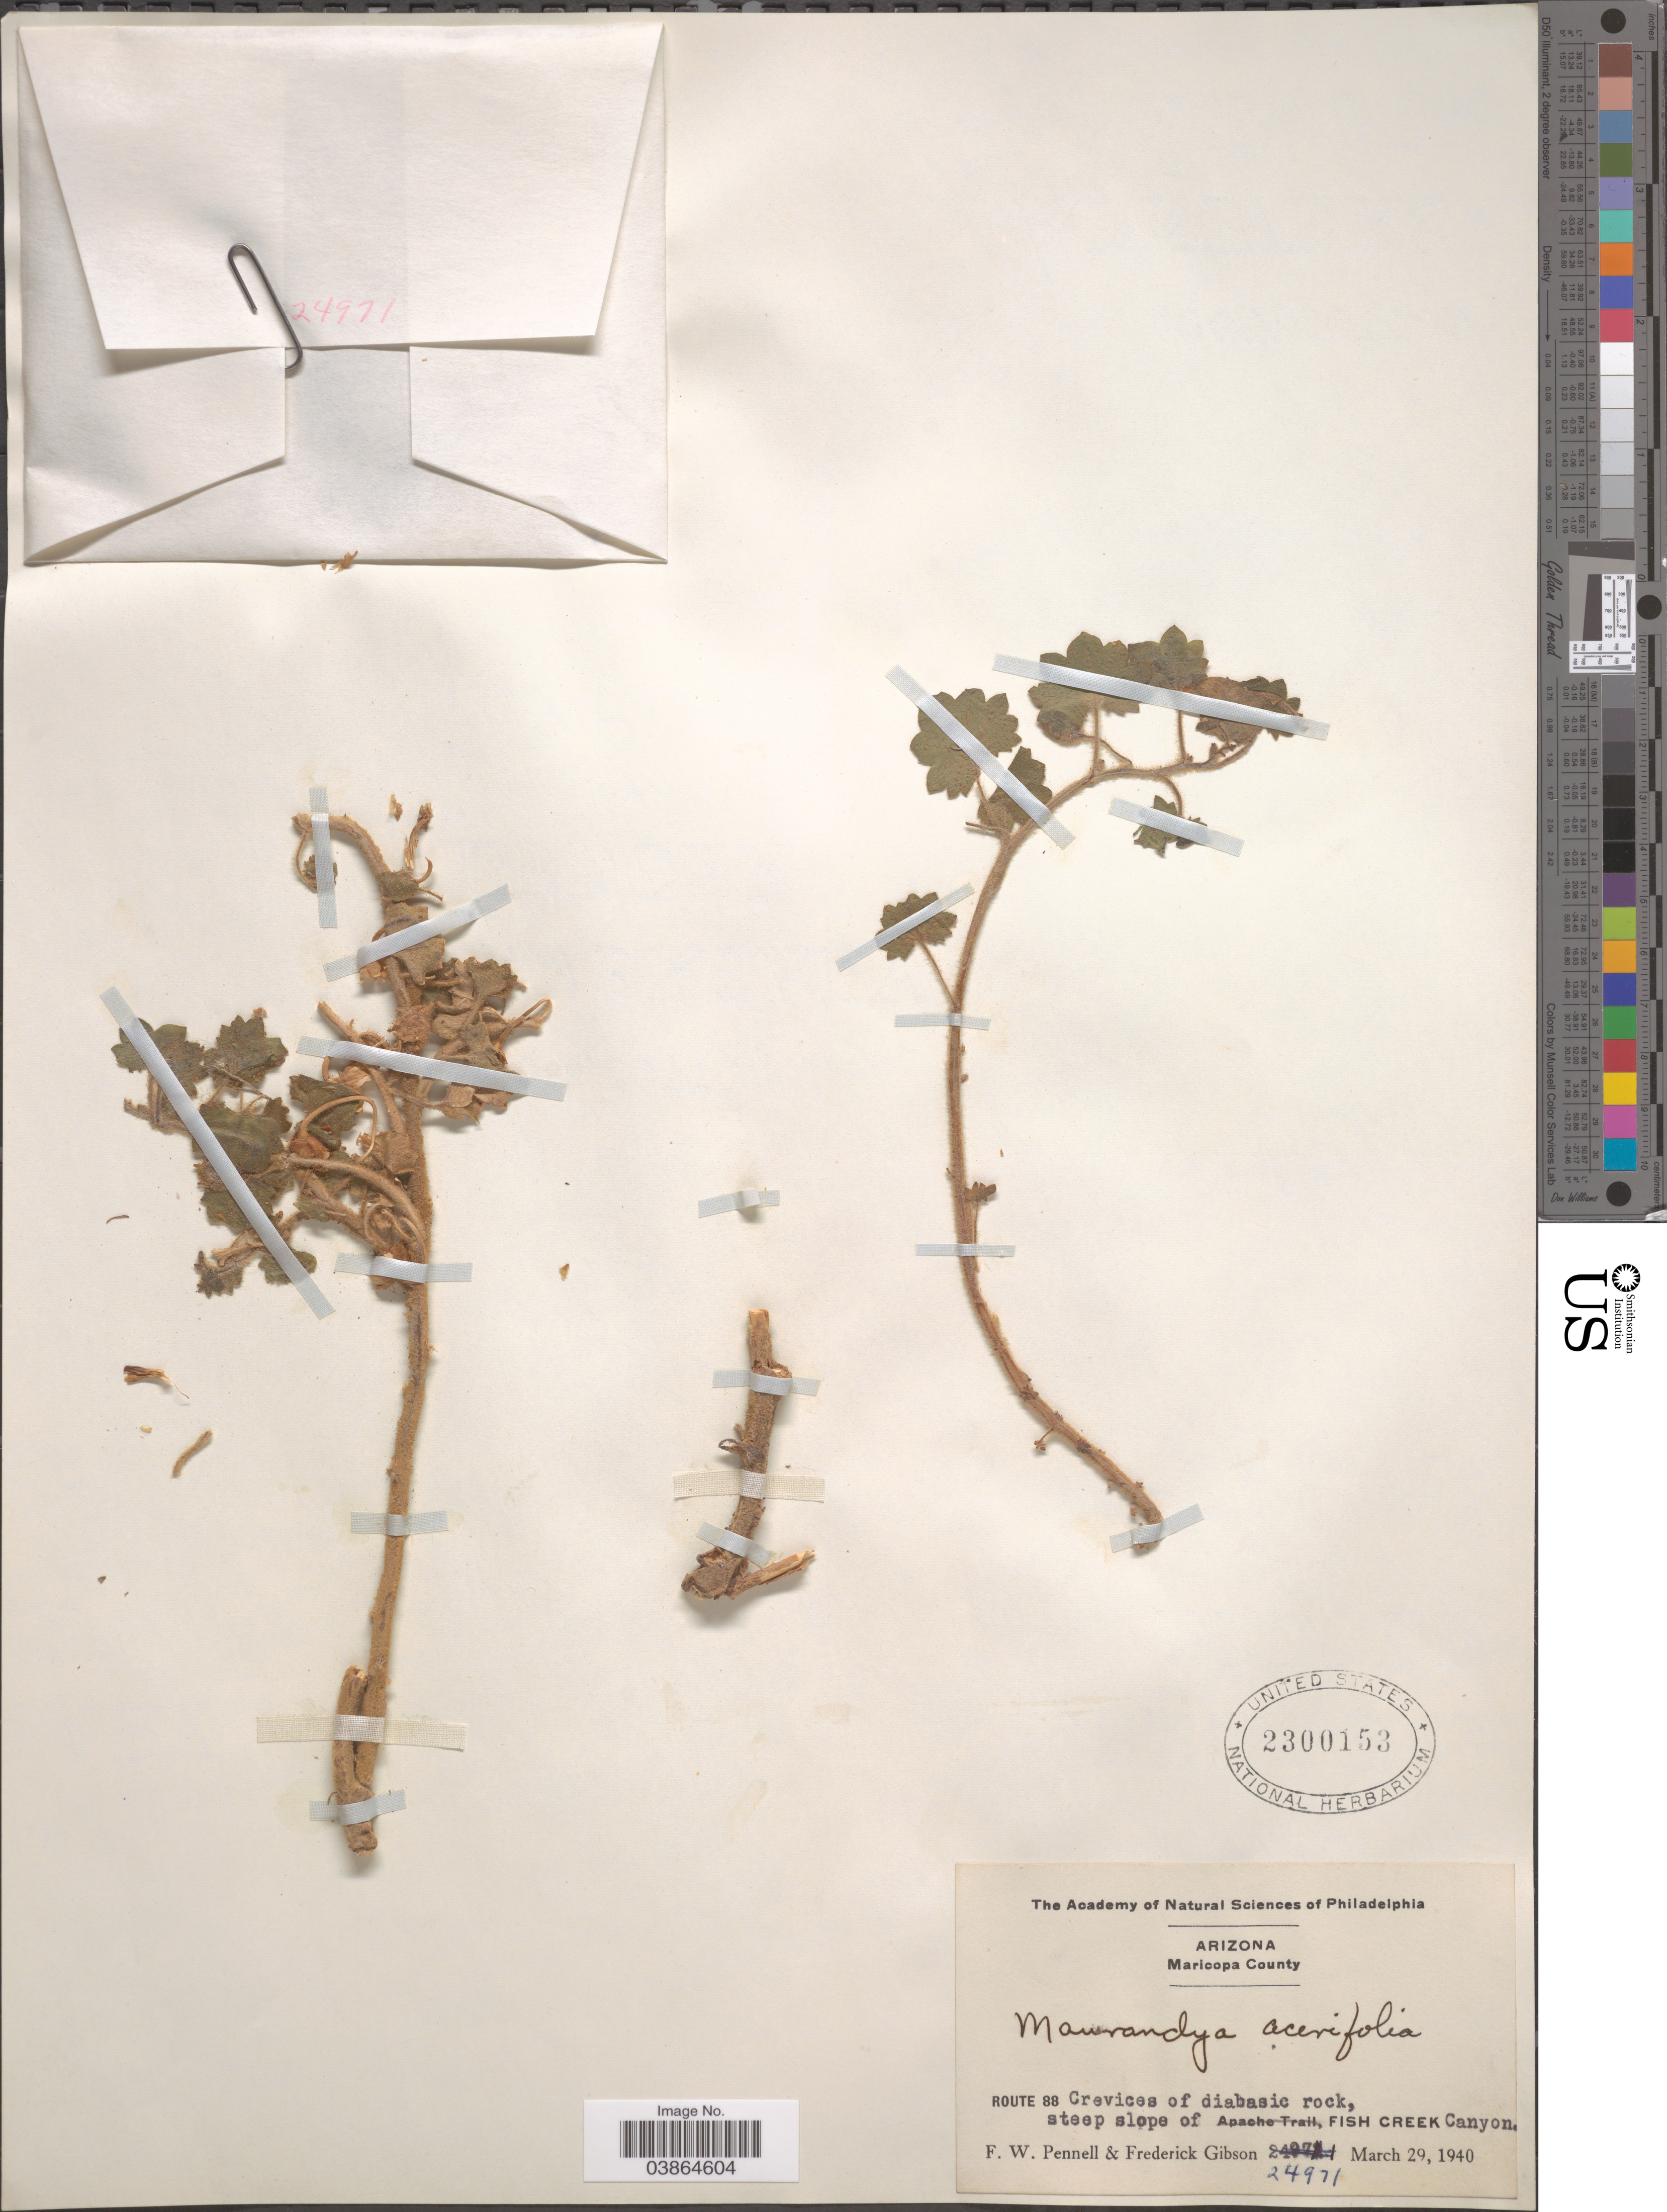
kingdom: Plantae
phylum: Tracheophyta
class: Magnoliopsida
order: Lamiales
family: Plantaginaceae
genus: Maurandya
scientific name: Maurandya acerifolia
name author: Pennell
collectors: F. W. Pennell & F. Gibson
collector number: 24971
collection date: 1940-03-29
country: United States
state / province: Arizona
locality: Maricopa County. Route 88. Steep slope of Fish Creek Canyon.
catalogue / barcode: US 2300153